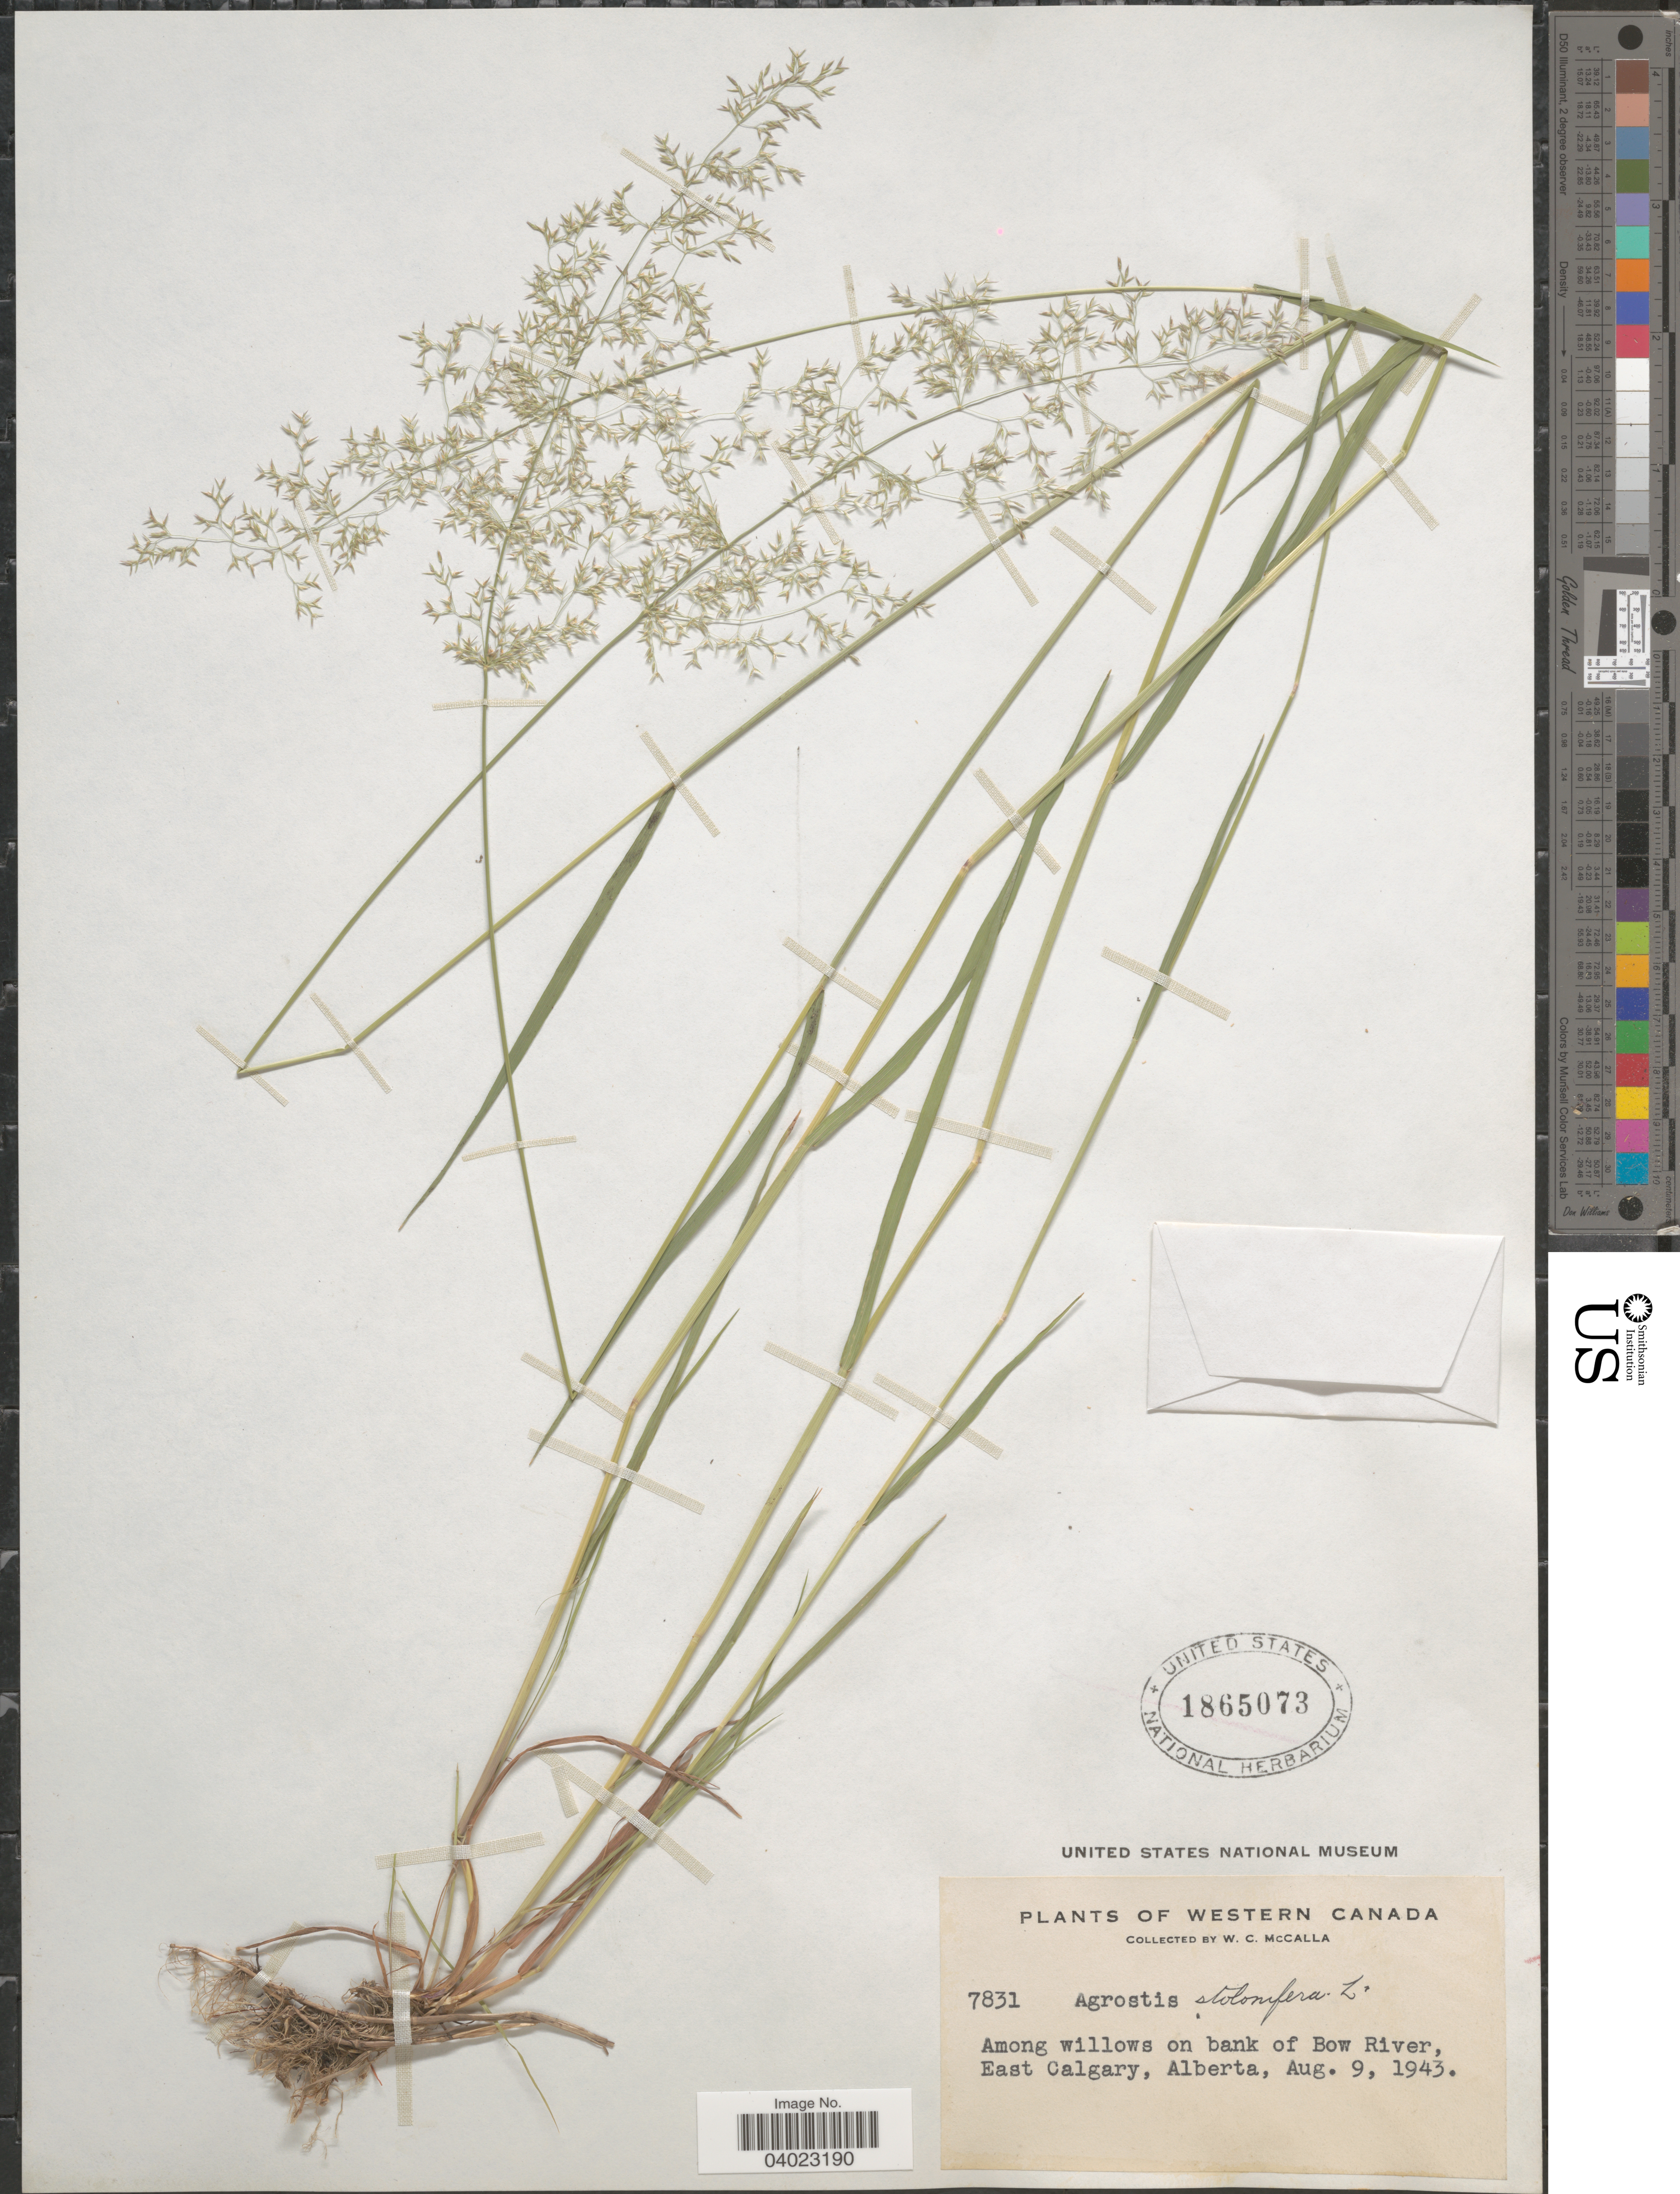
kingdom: Plantae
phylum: Tracheophyta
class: Liliopsida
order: Poales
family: Poaceae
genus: Agrostis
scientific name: Agrostis stolonifera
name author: L.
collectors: W. McCalla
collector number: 7831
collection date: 1943-08-09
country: Canada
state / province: Alberta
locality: Western Canada. Among willows on bank of Bow River, East Calgary.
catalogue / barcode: US 1865073